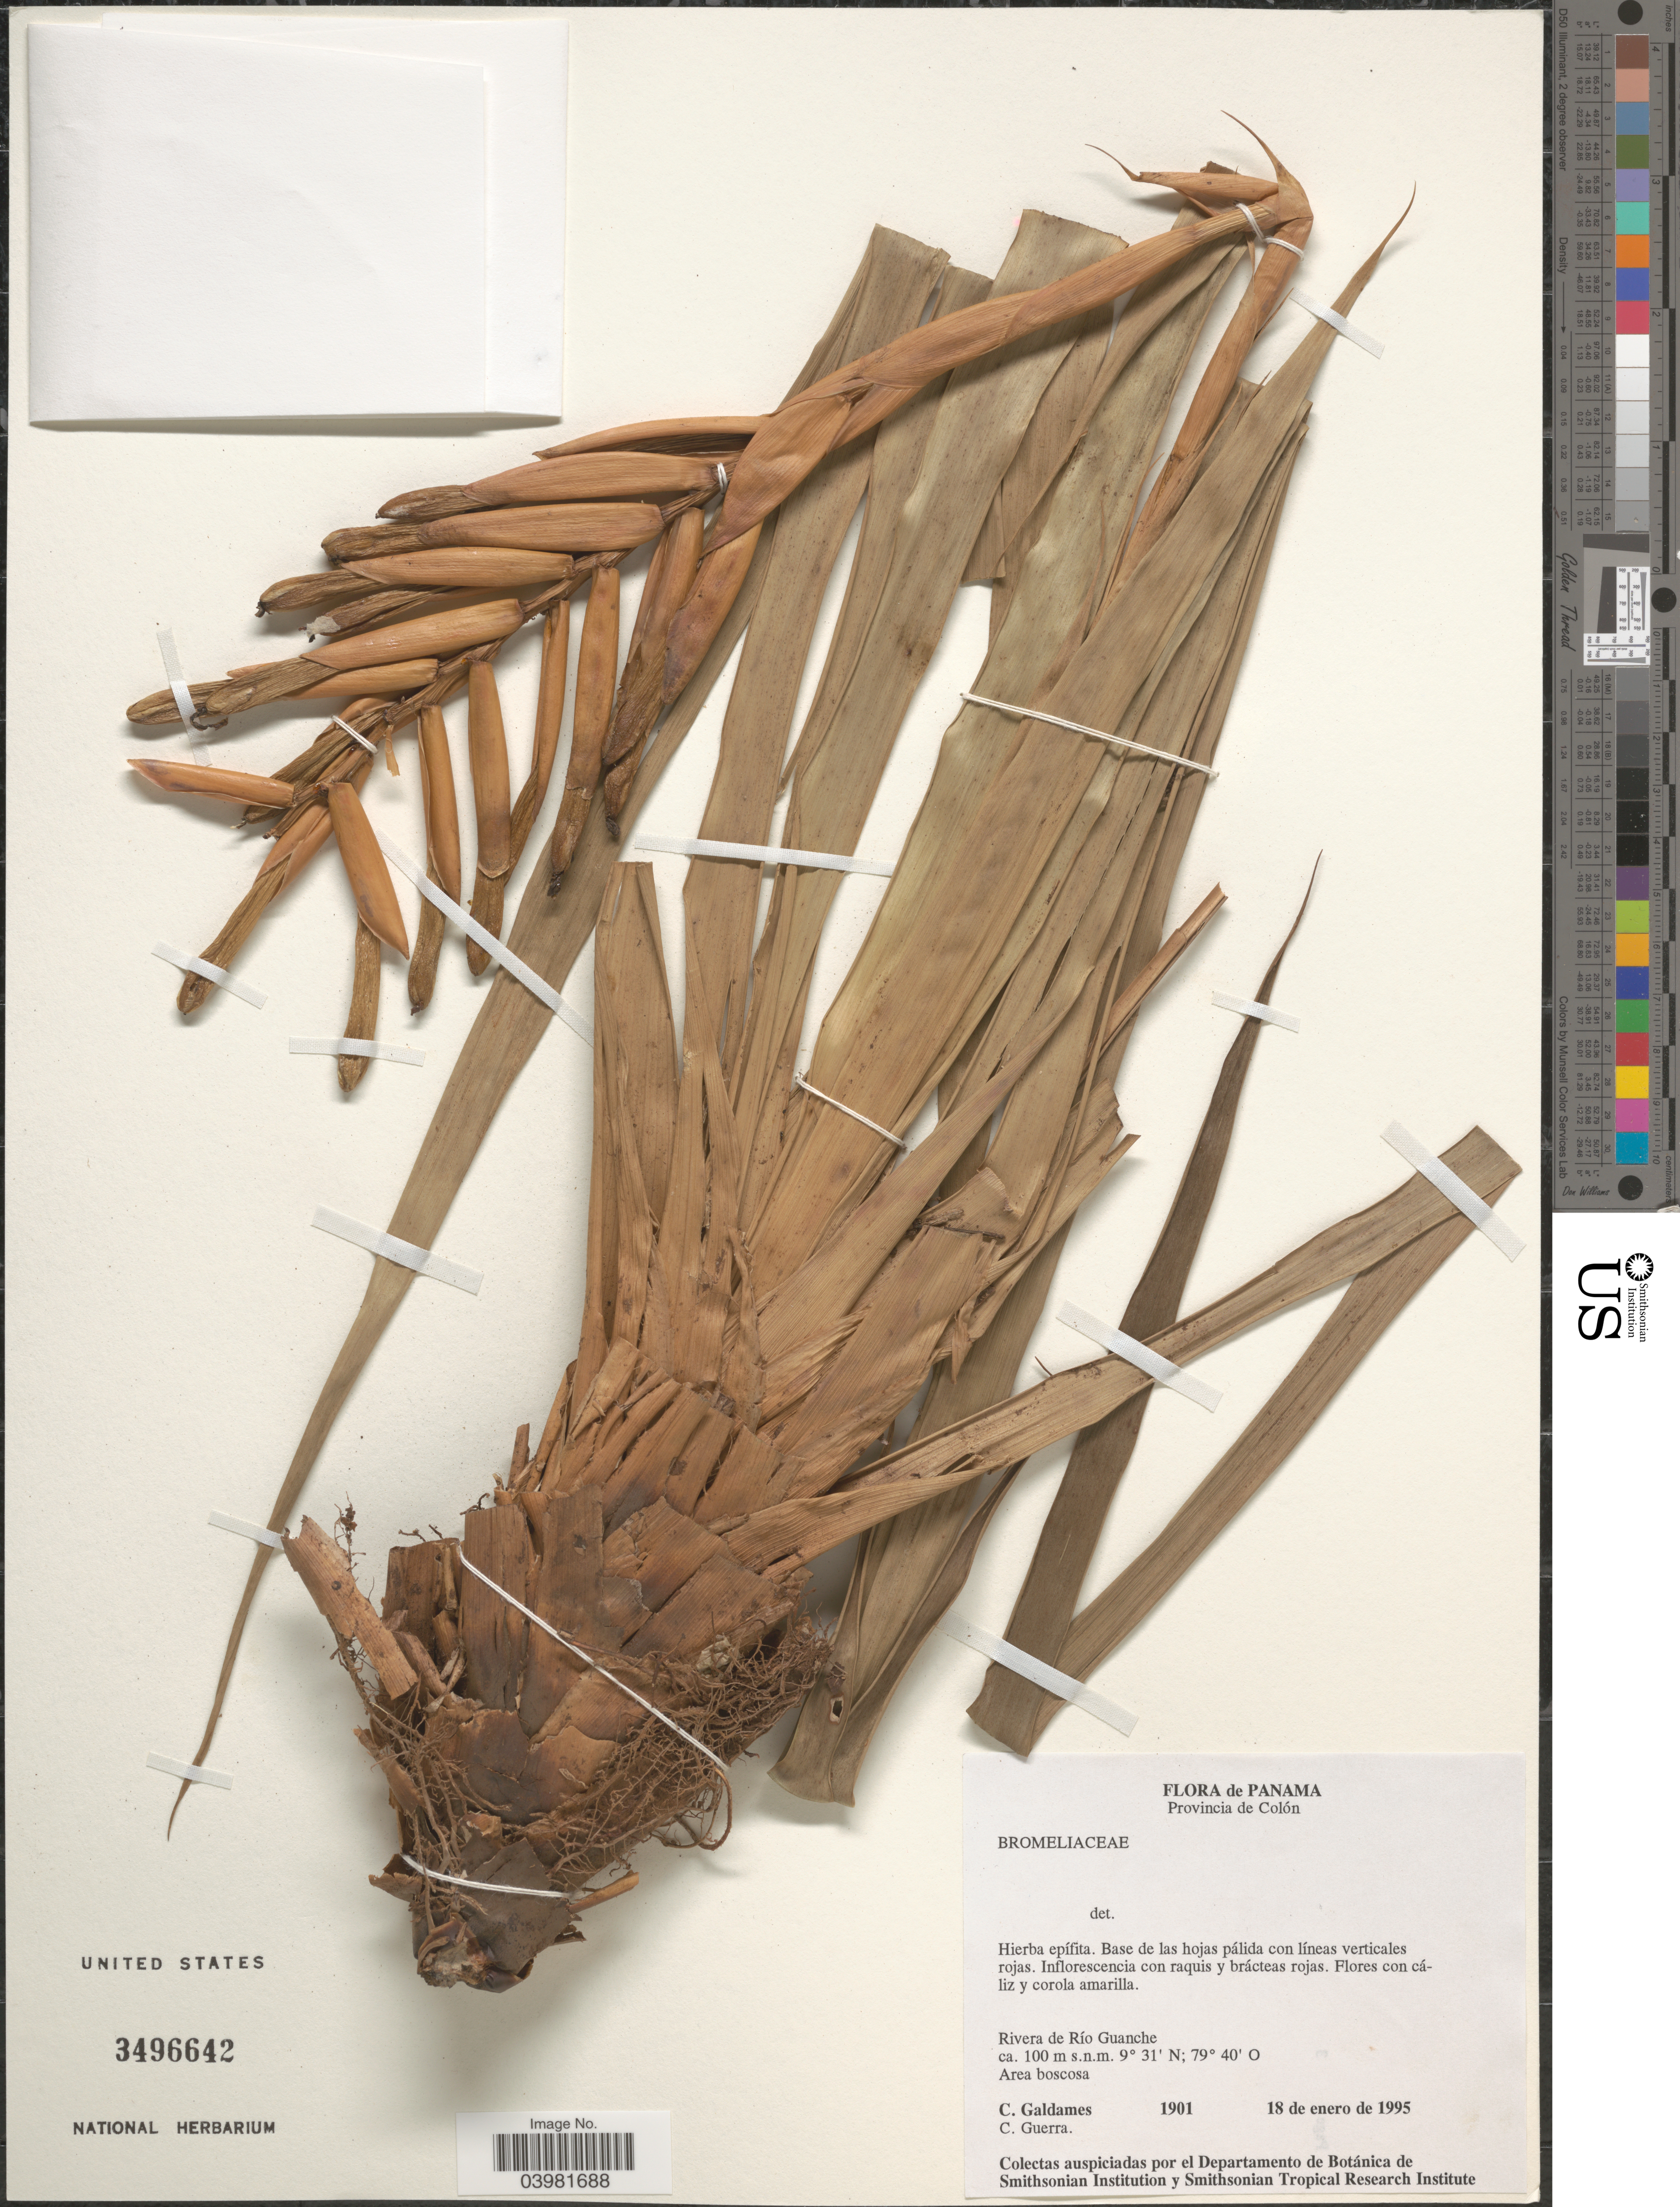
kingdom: Plantae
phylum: Tracheophyta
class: Liliopsida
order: Poales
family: Bromeliaceae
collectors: C. Galdames & C. Guerra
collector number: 1901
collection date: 1995-01-18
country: Panama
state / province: Colón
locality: Rivera de Río Guanche.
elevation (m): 100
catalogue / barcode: US 3496642